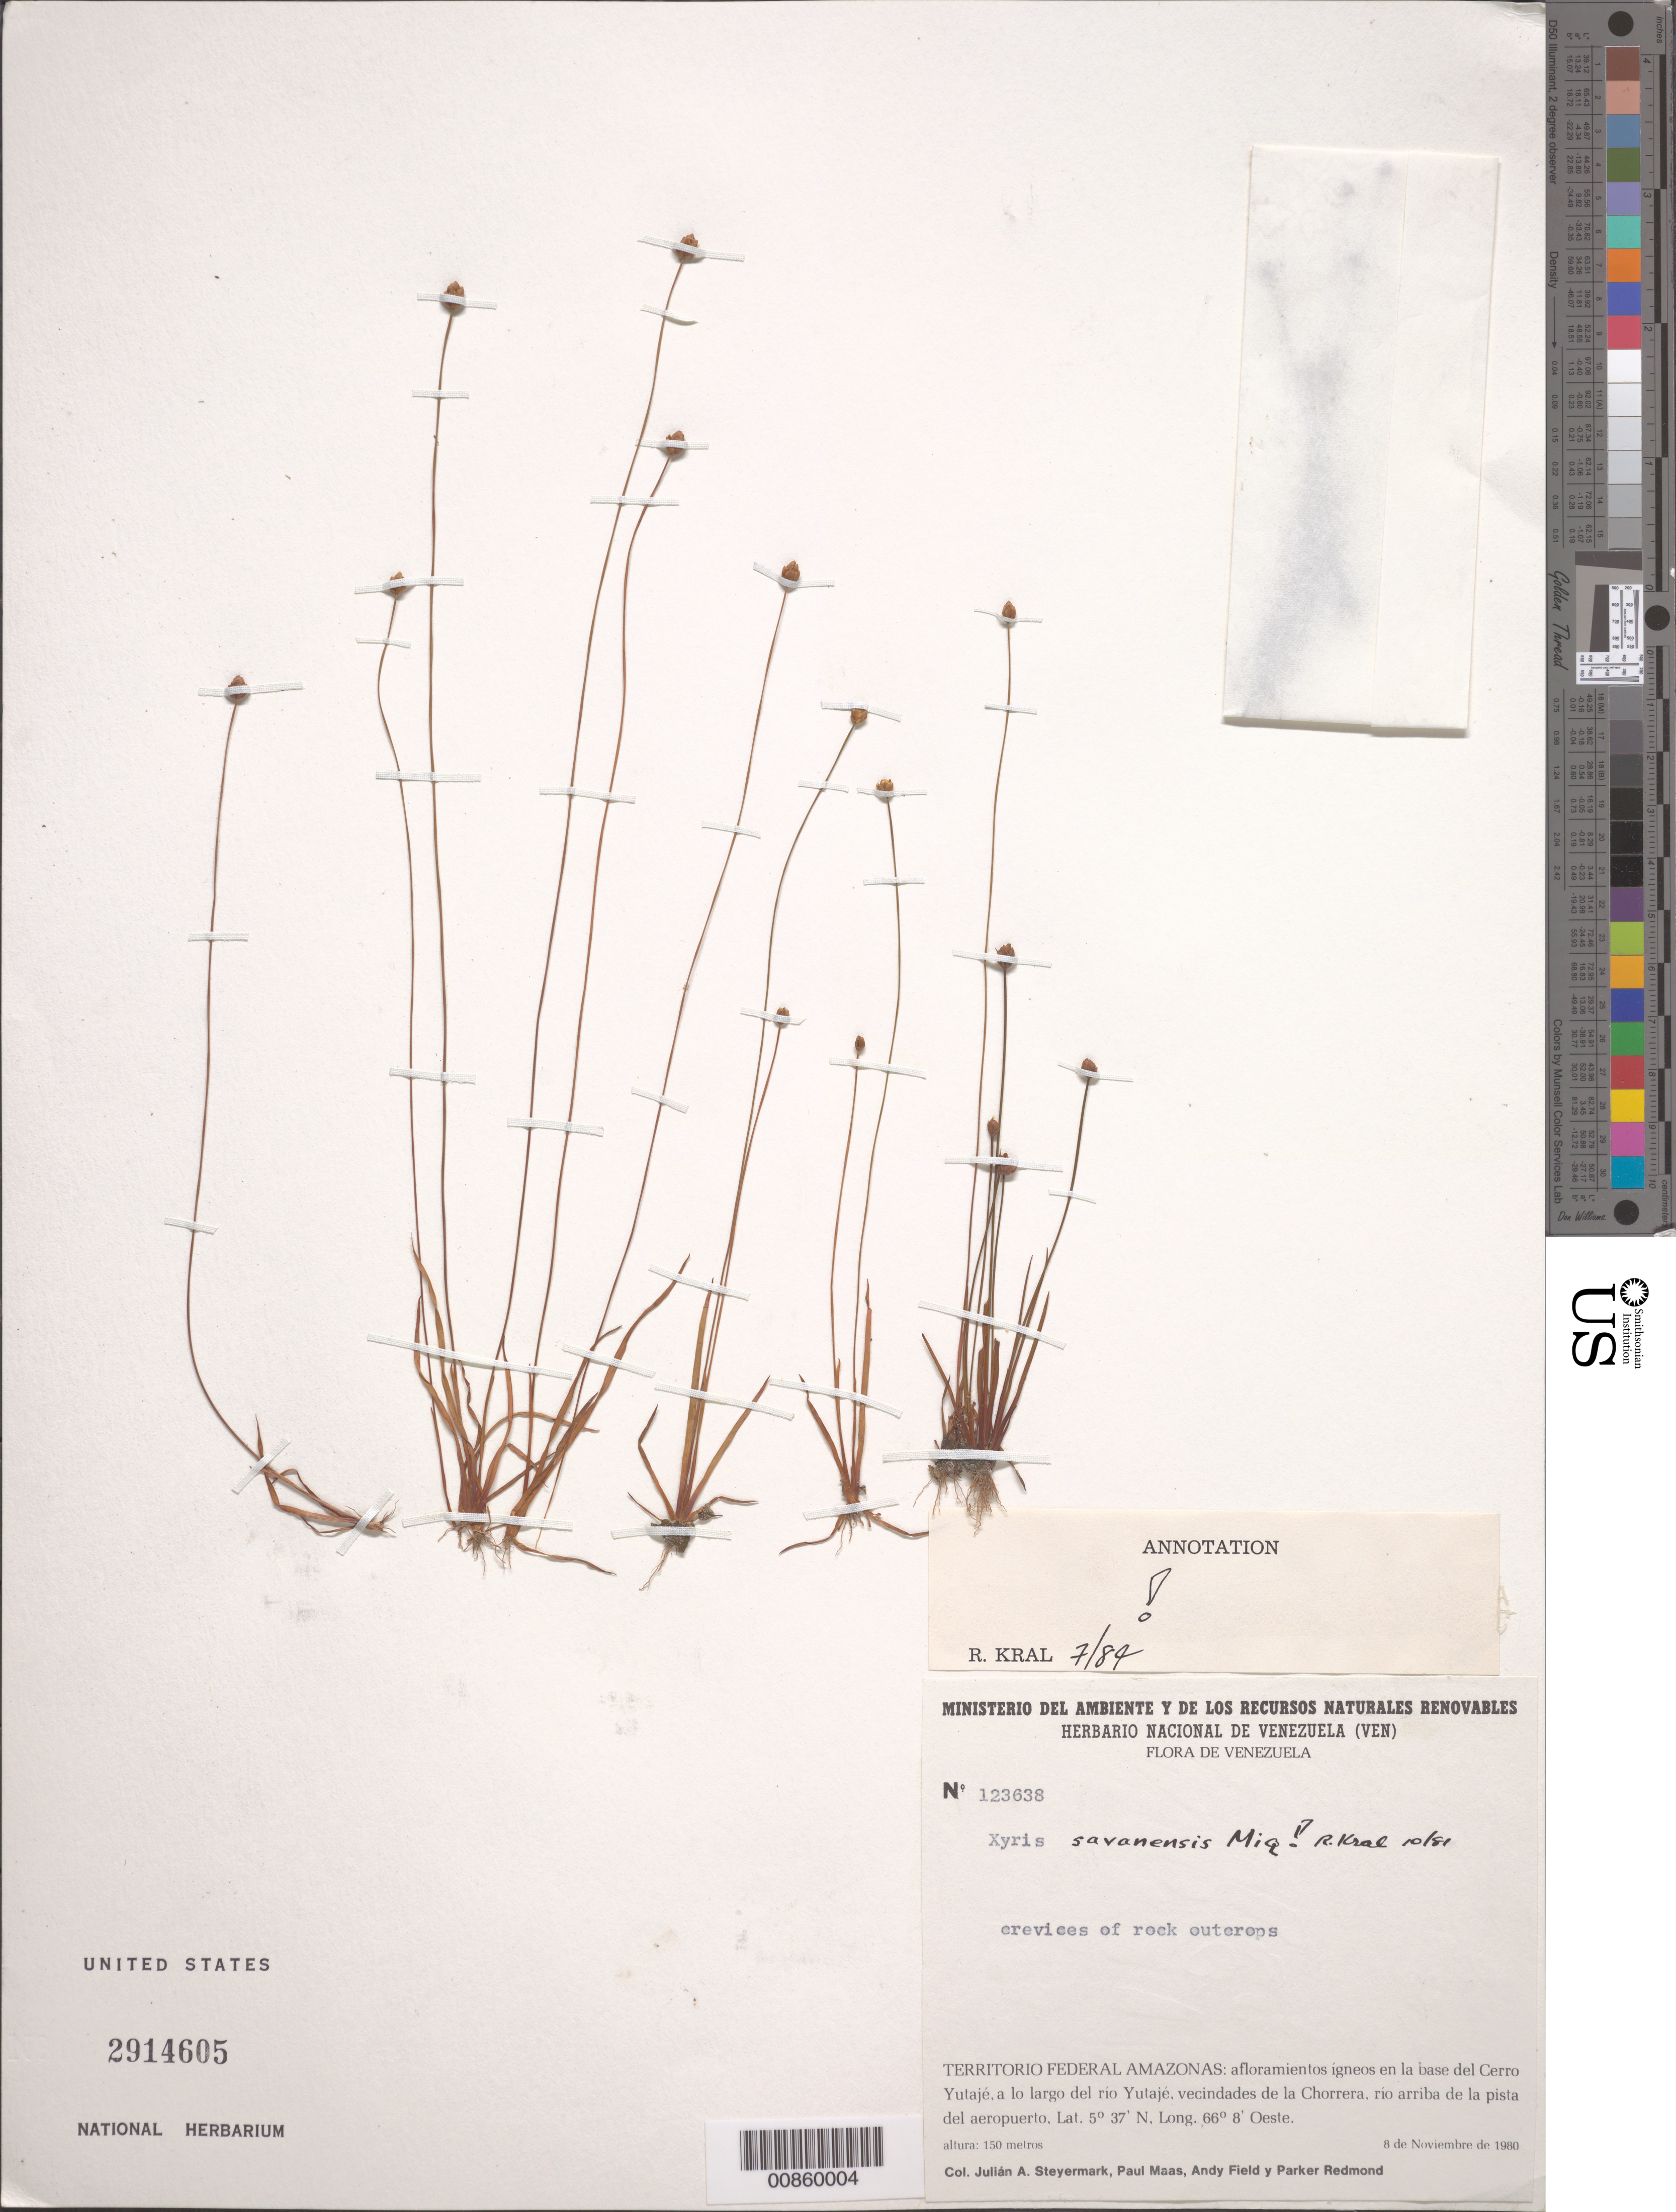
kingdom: Plantae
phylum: Tracheophyta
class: Liliopsida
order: Poales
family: Xyridaceae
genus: Xyris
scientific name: Xyris savanensis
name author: Miq.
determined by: Kral, Robert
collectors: J. Steyermark, P. Maas, A. Field & P. Redmond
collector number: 123638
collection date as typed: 8-Nov-80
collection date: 1980-11-08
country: Venezuela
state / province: Amazonas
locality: Cerro Yutajé, Río Yutajé, vecindades de la Chorrera; río arriba de la pista del aeropuerto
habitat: Afloramientos ígneos; crevices of rock outcrops.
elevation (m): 150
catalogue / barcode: US 2914605